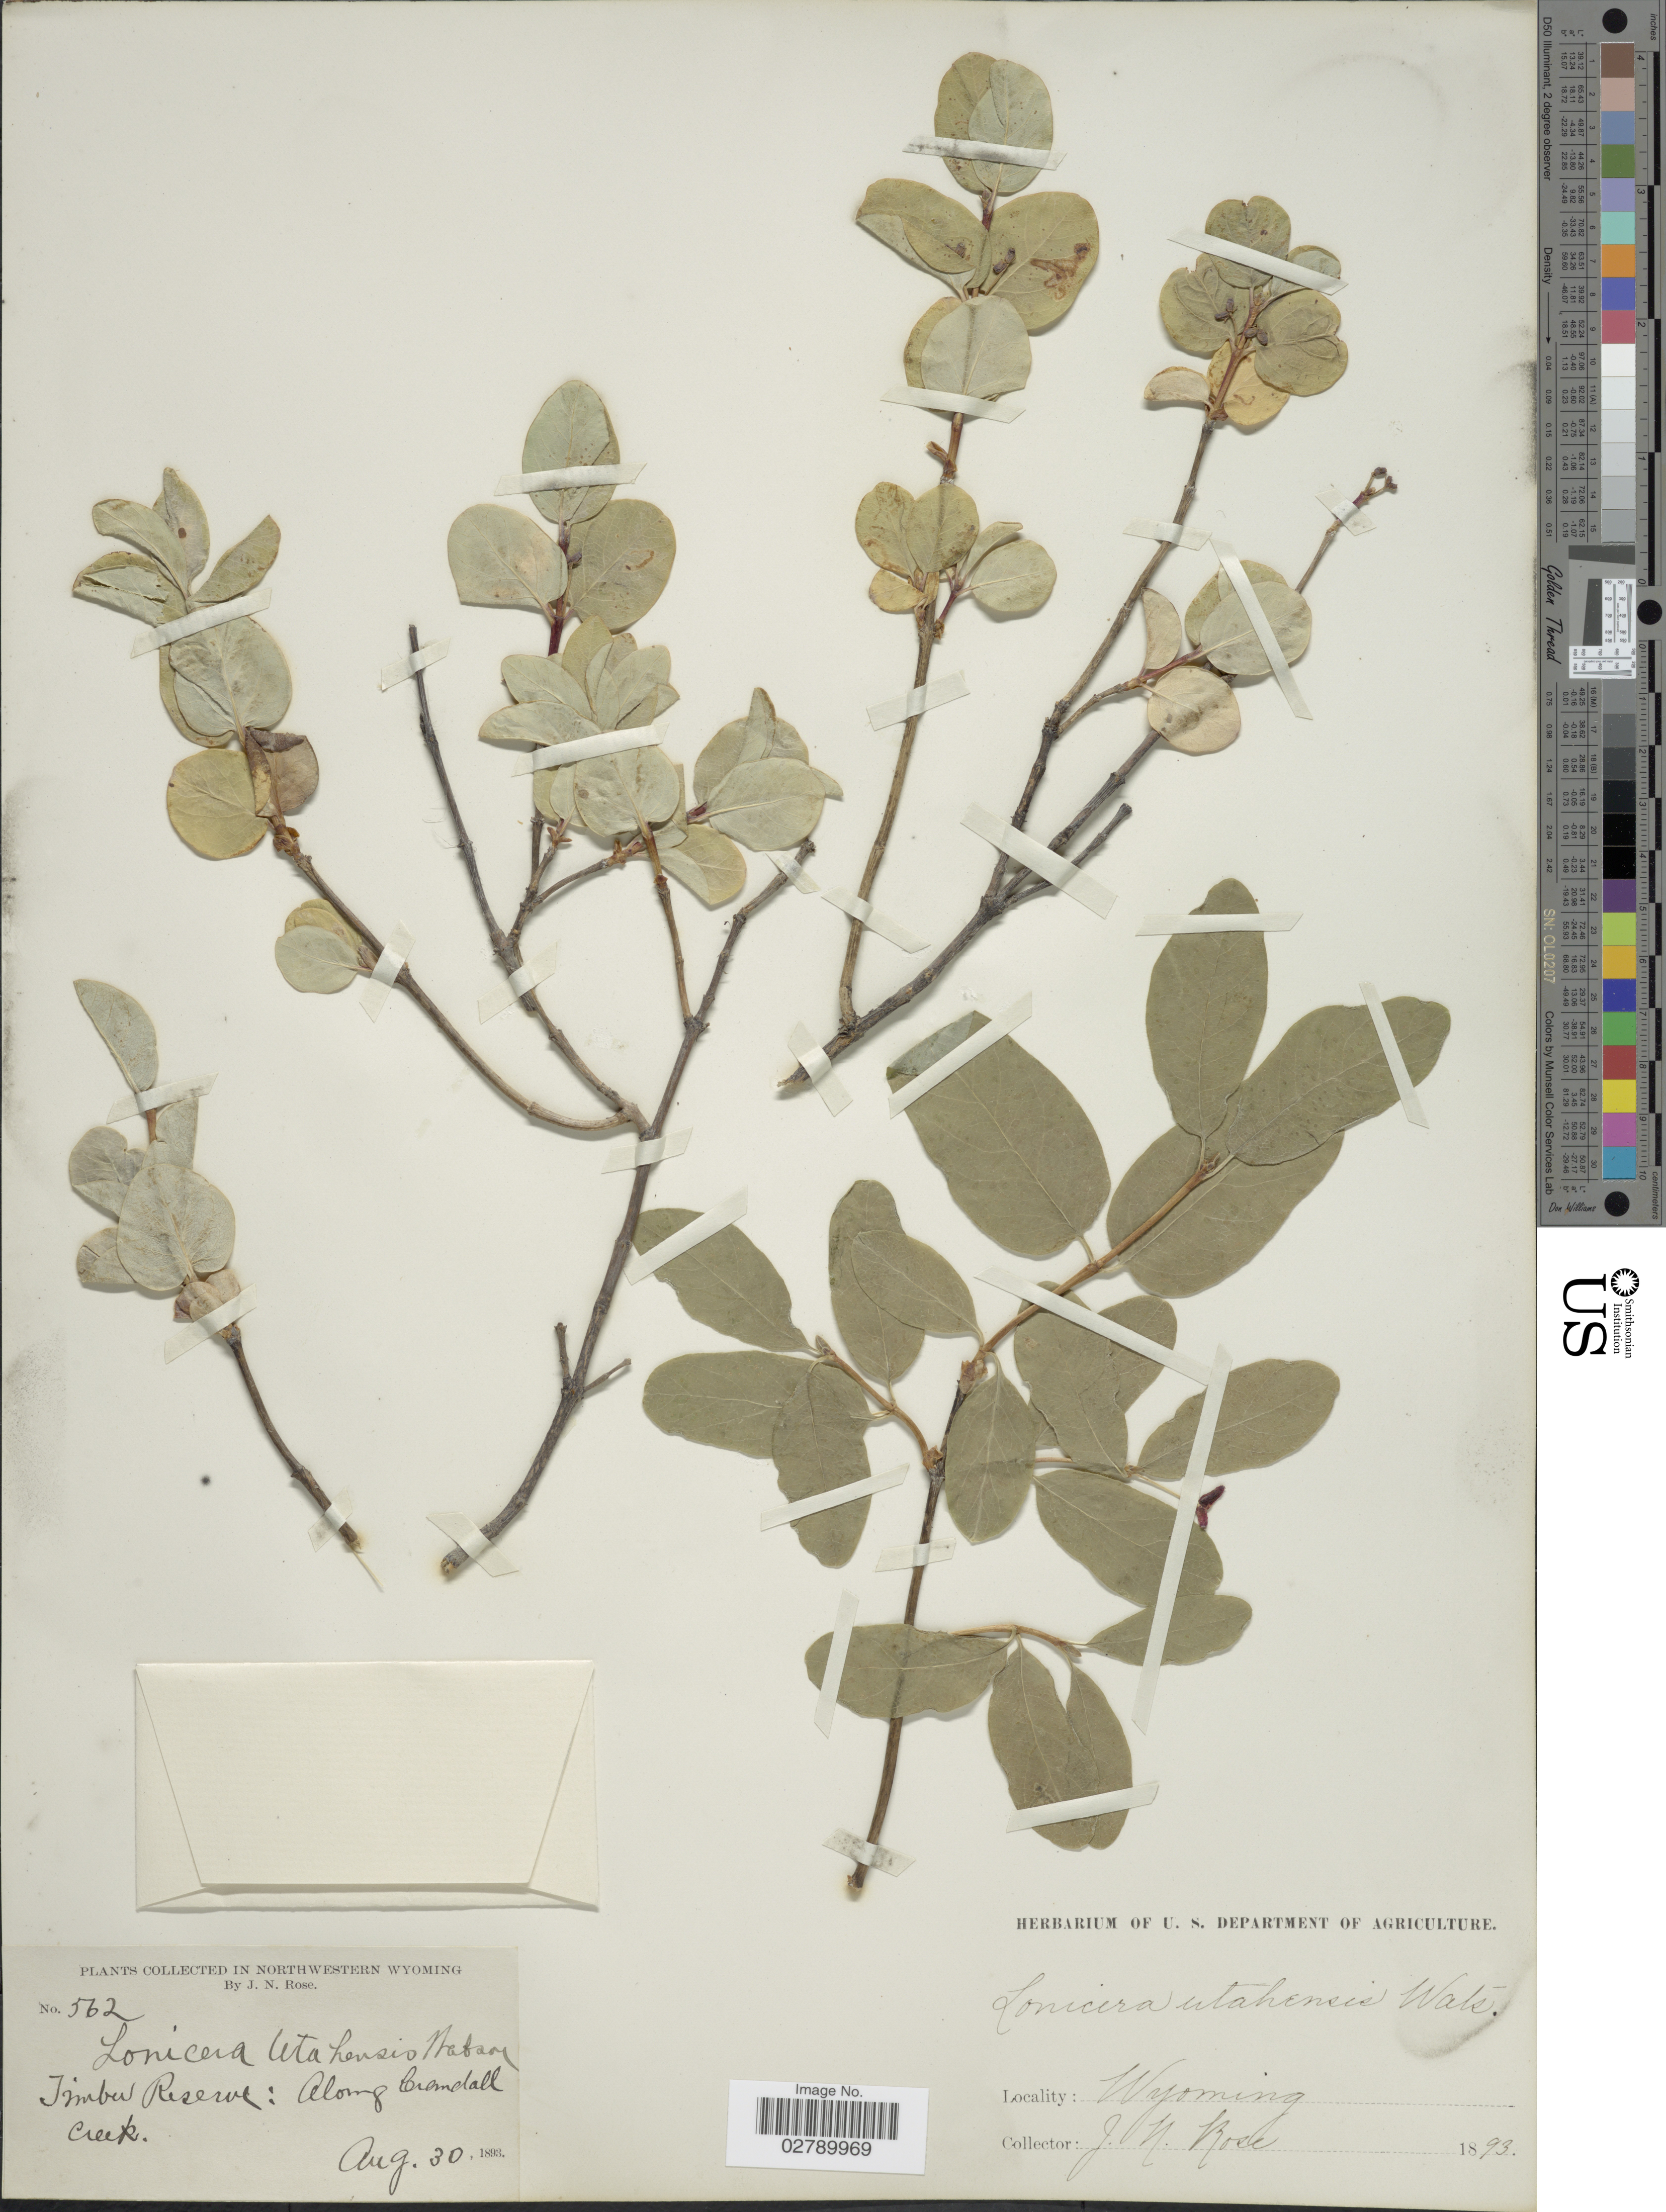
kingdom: Plantae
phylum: Tracheophyta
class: Magnoliopsida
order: Dipsacales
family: Caprifoliaceae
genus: Lonicera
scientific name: Lonicera utahensis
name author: S. Watson in C. King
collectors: J. N. Rose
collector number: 562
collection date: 1893-08-30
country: United States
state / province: Wyoming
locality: Northwestern Wyoming. Timbu Reserve: Along Crandall Creek.